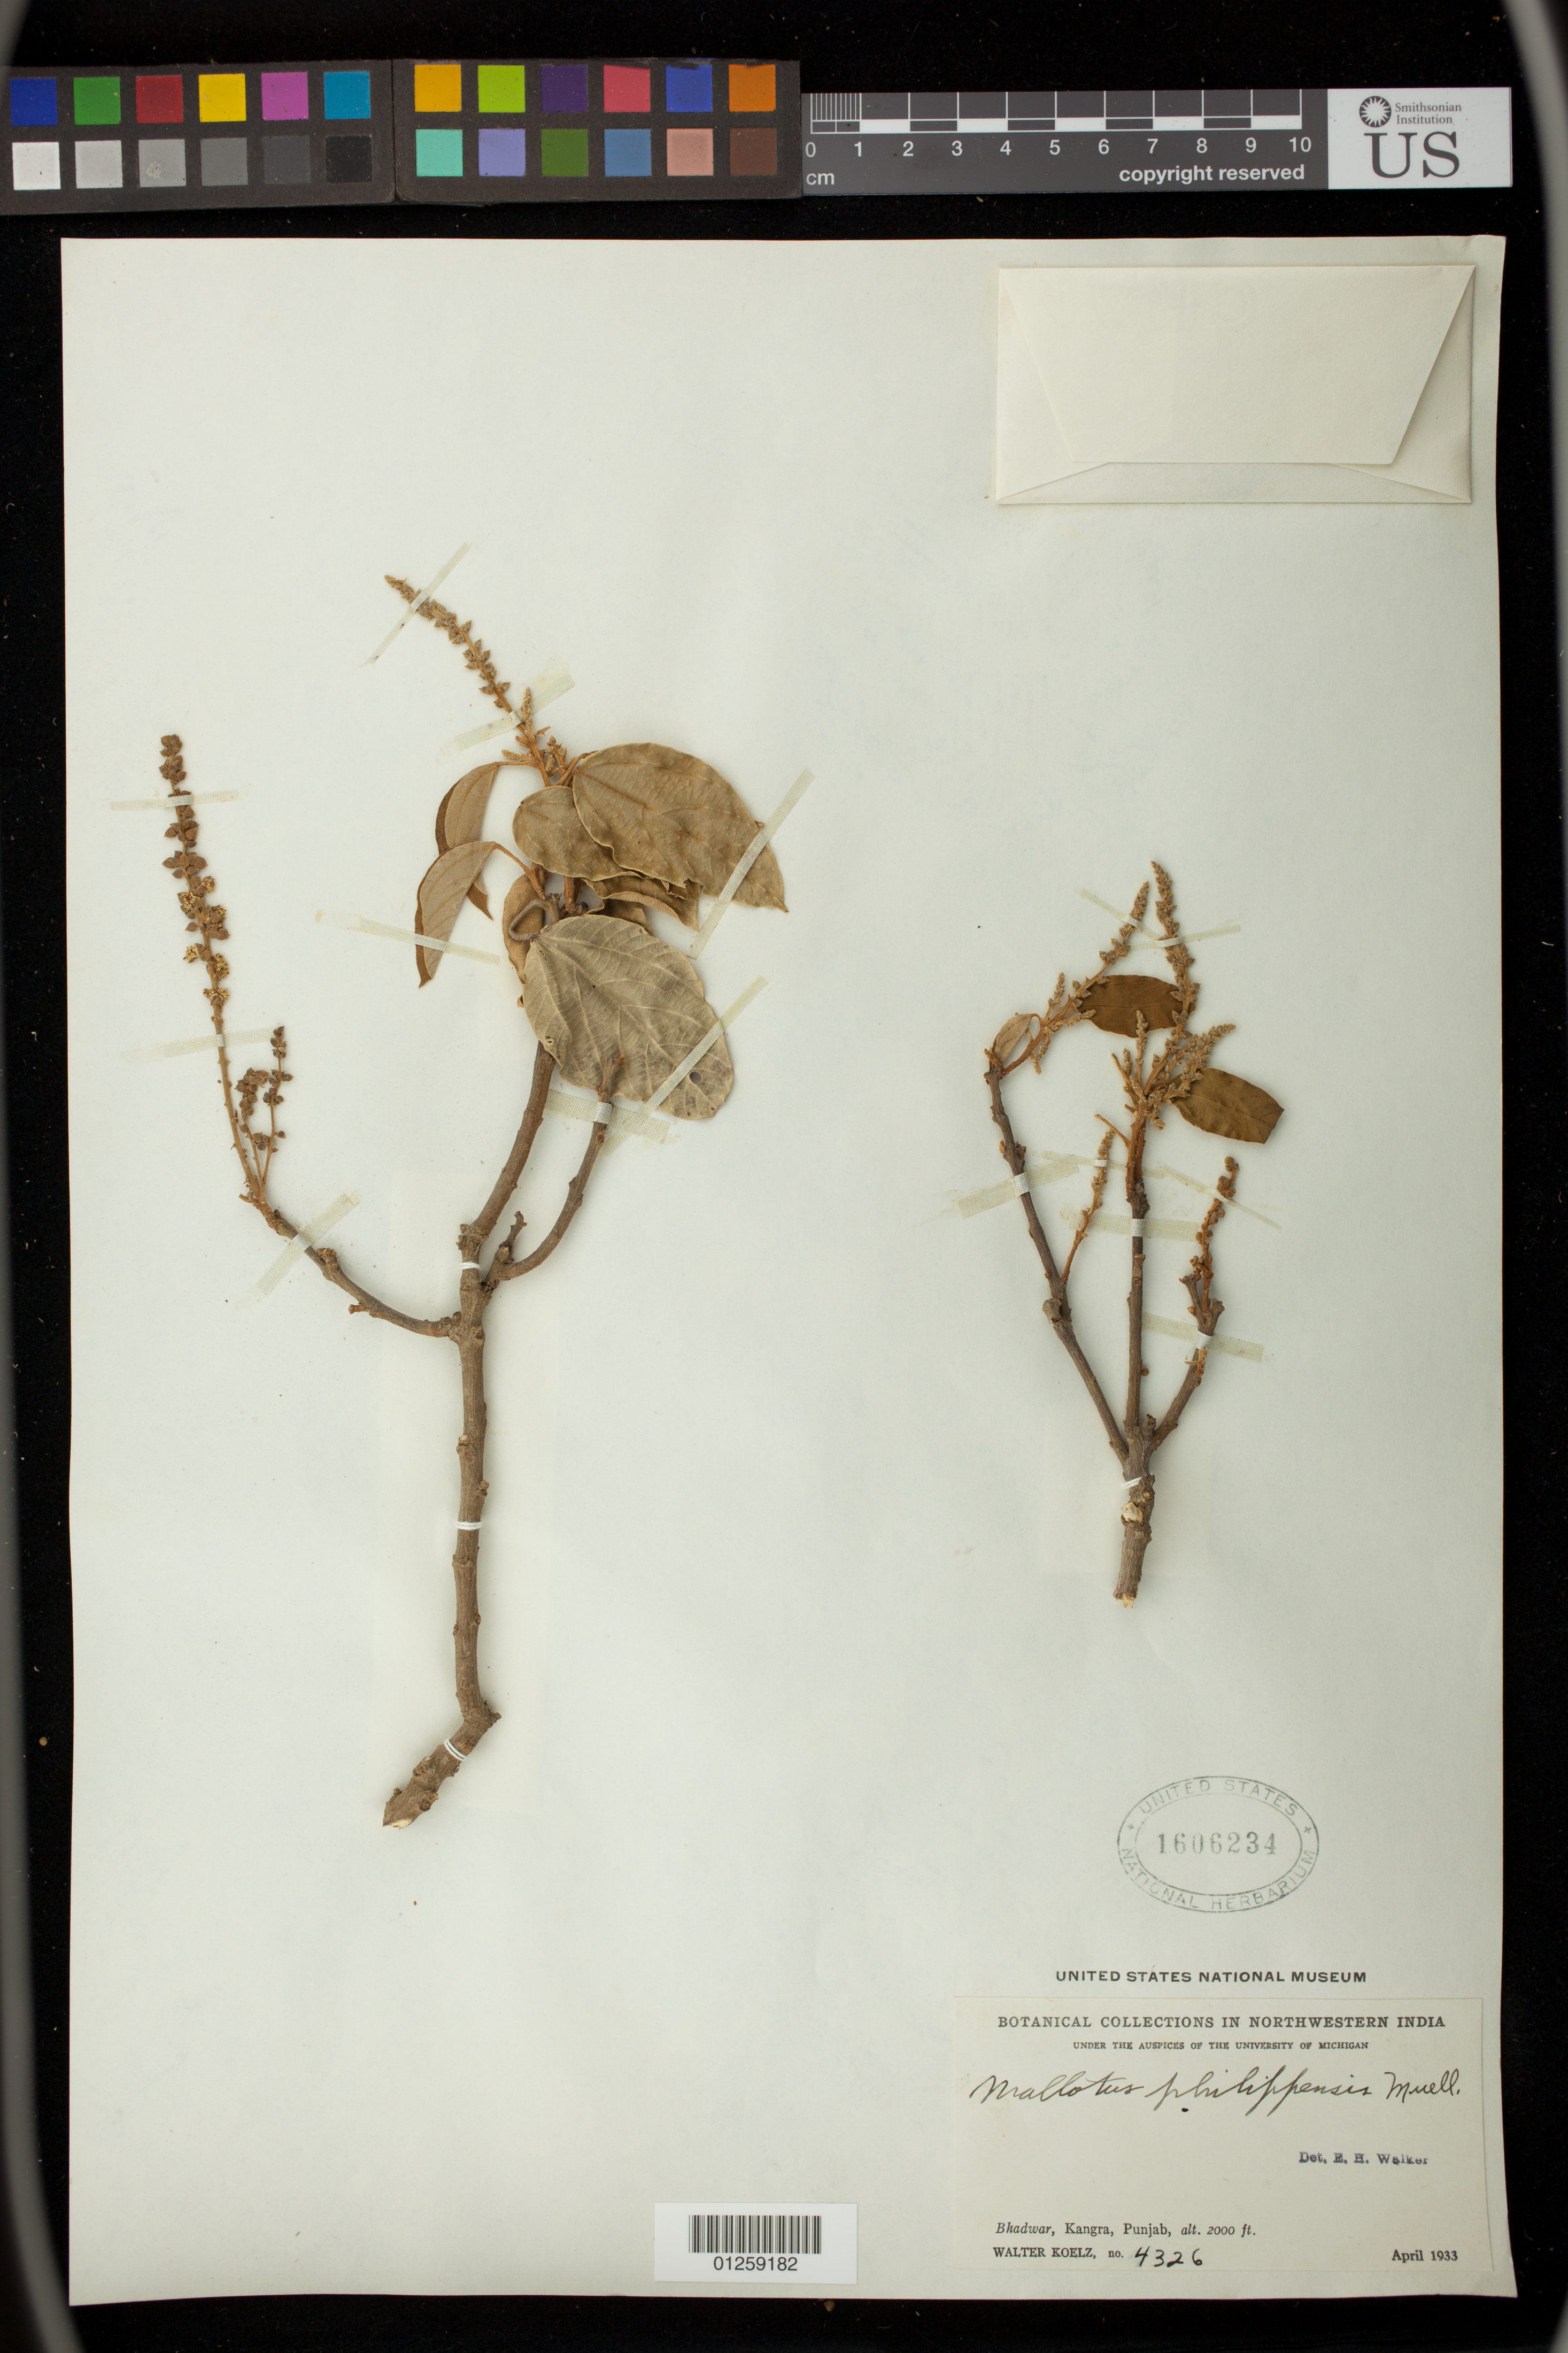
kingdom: Plantae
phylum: Tracheophyta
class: Magnoliopsida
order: Malpighiales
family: Euphorbiaceae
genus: Mallotus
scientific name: Mallotus philippensis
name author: (Lam.) Müll. Arg.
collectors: W. N. Koelz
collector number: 4326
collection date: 1933-04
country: India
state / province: Himachal Pradesh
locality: Bhadwar, Kangra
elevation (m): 610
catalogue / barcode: US 1606234